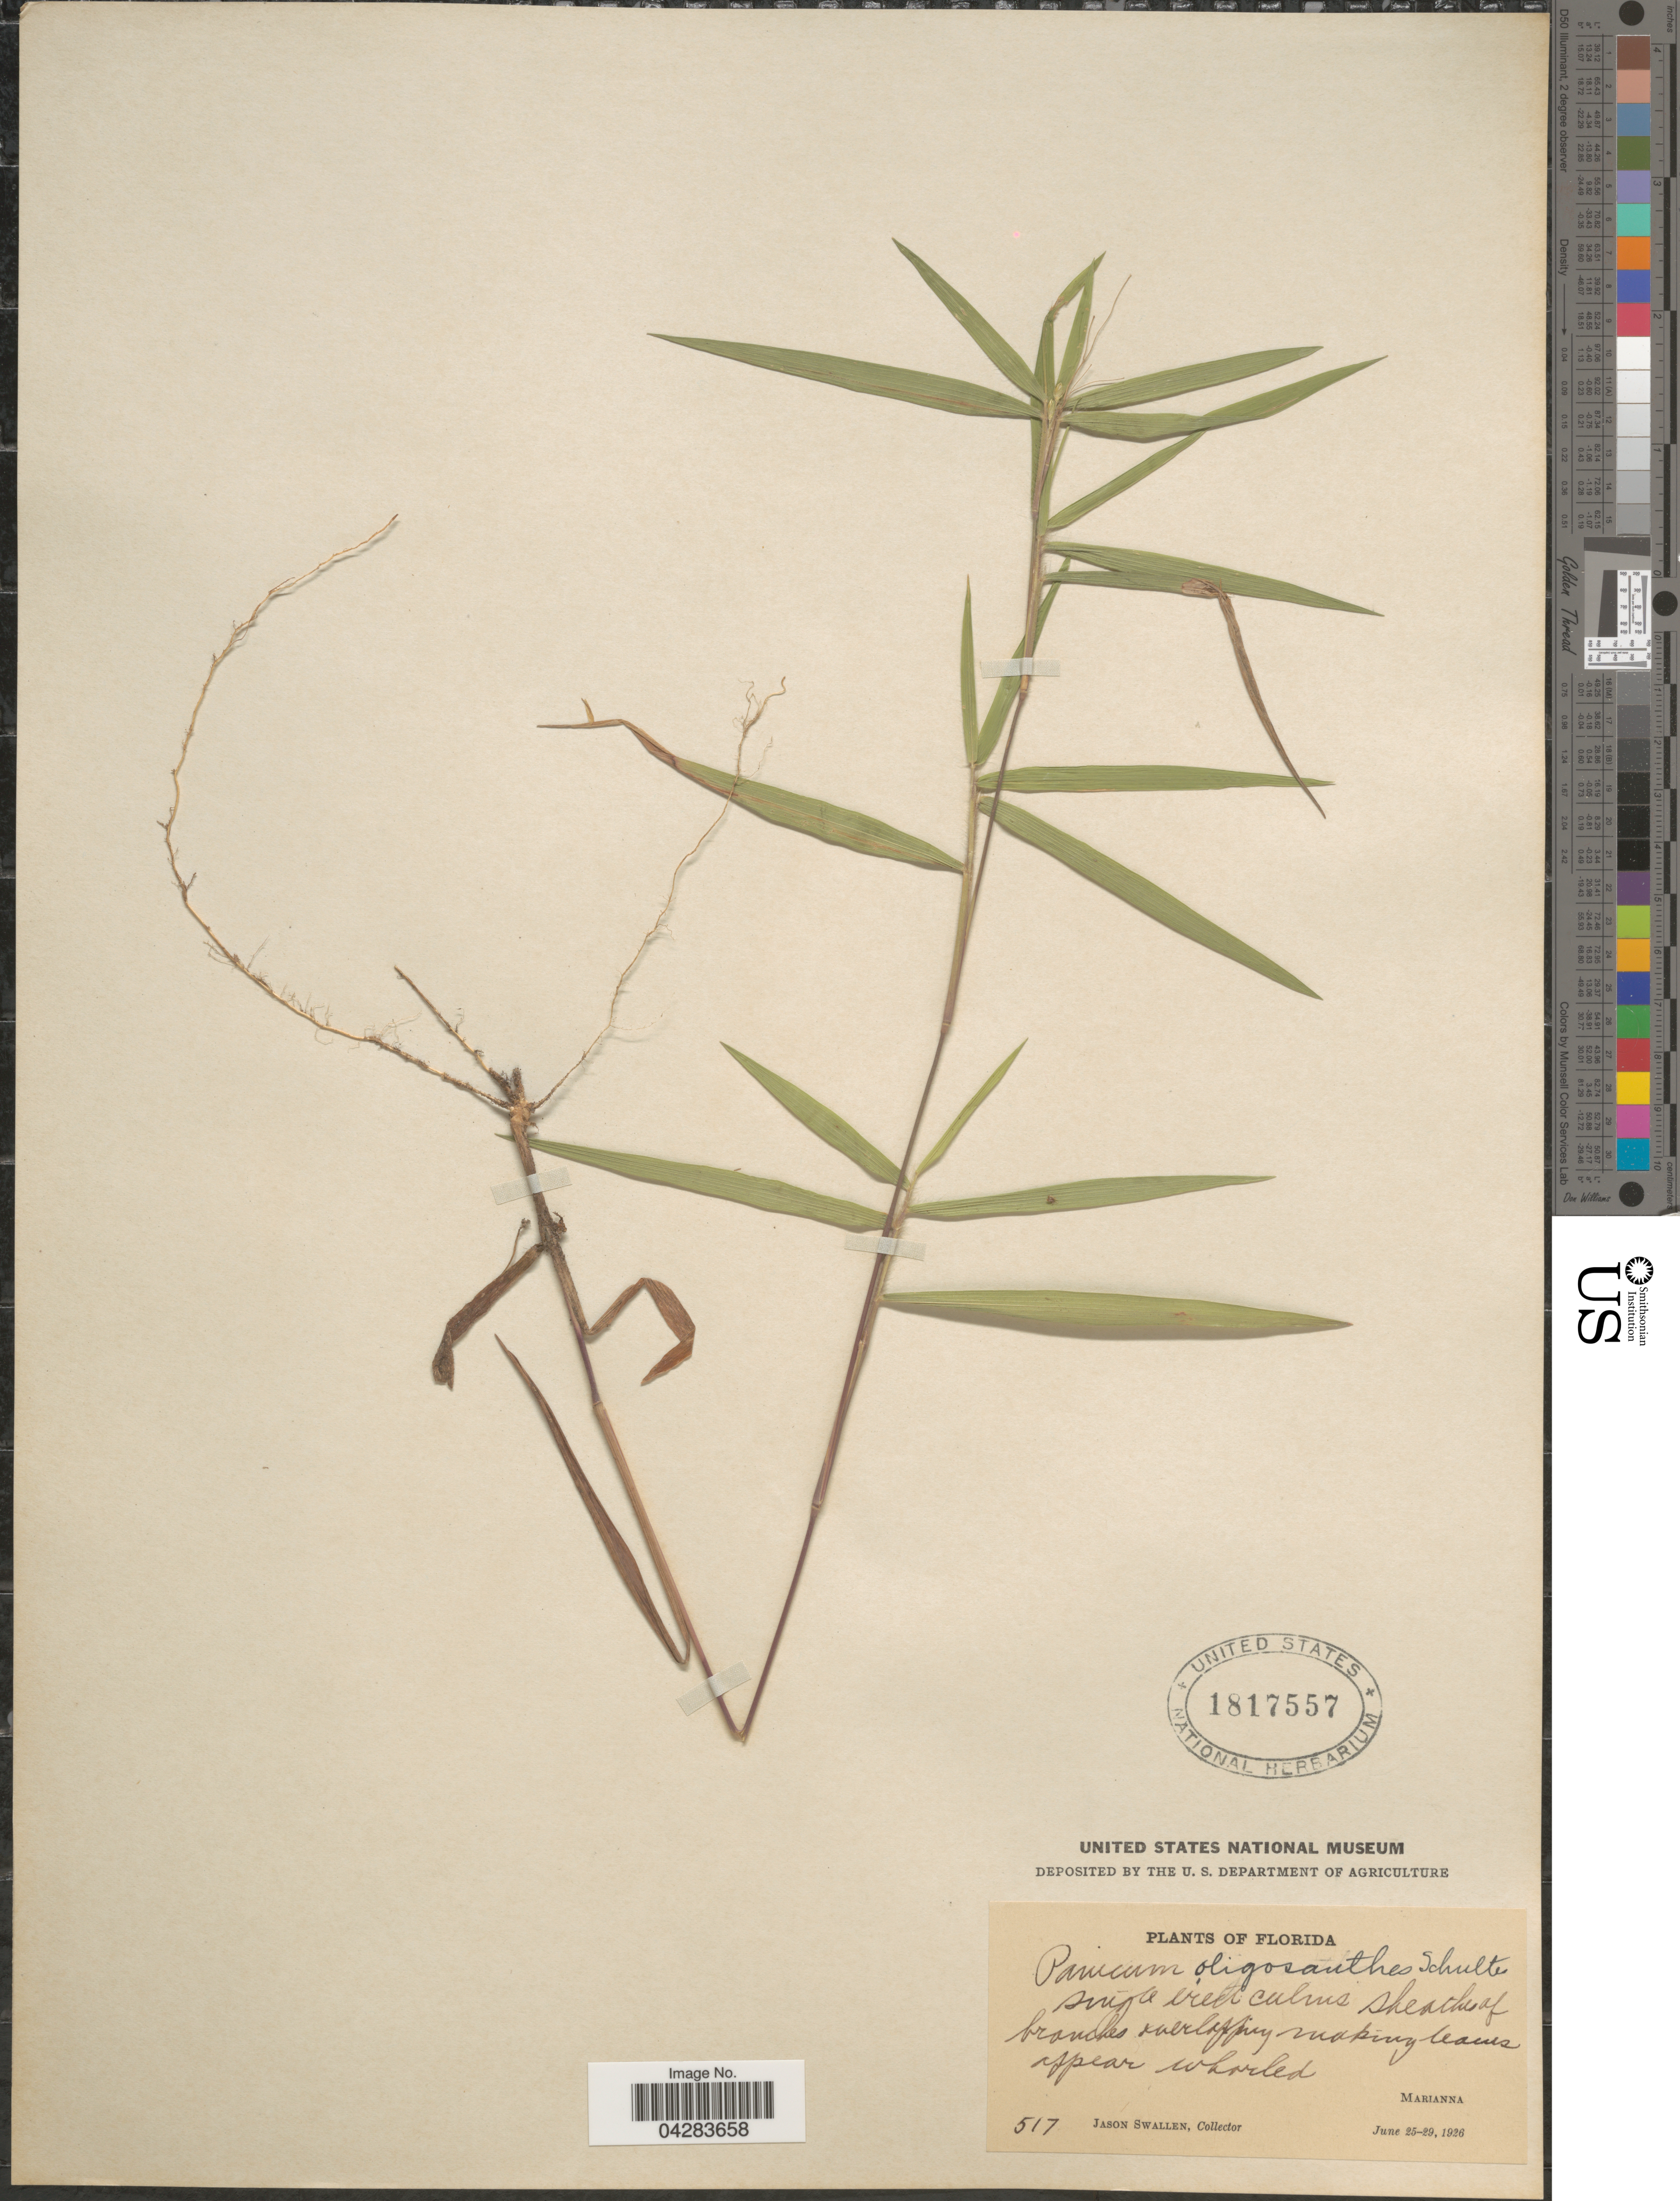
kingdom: Plantae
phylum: Tracheophyta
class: Liliopsida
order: Poales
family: Poaceae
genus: Dichanthelium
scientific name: Dichanthelium oligosanthes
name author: (Schult.) Gould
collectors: J. R. Swallen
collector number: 517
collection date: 1926-06-25/1926-06-29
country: United States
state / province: Florida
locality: Marianna.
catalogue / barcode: US 1817557